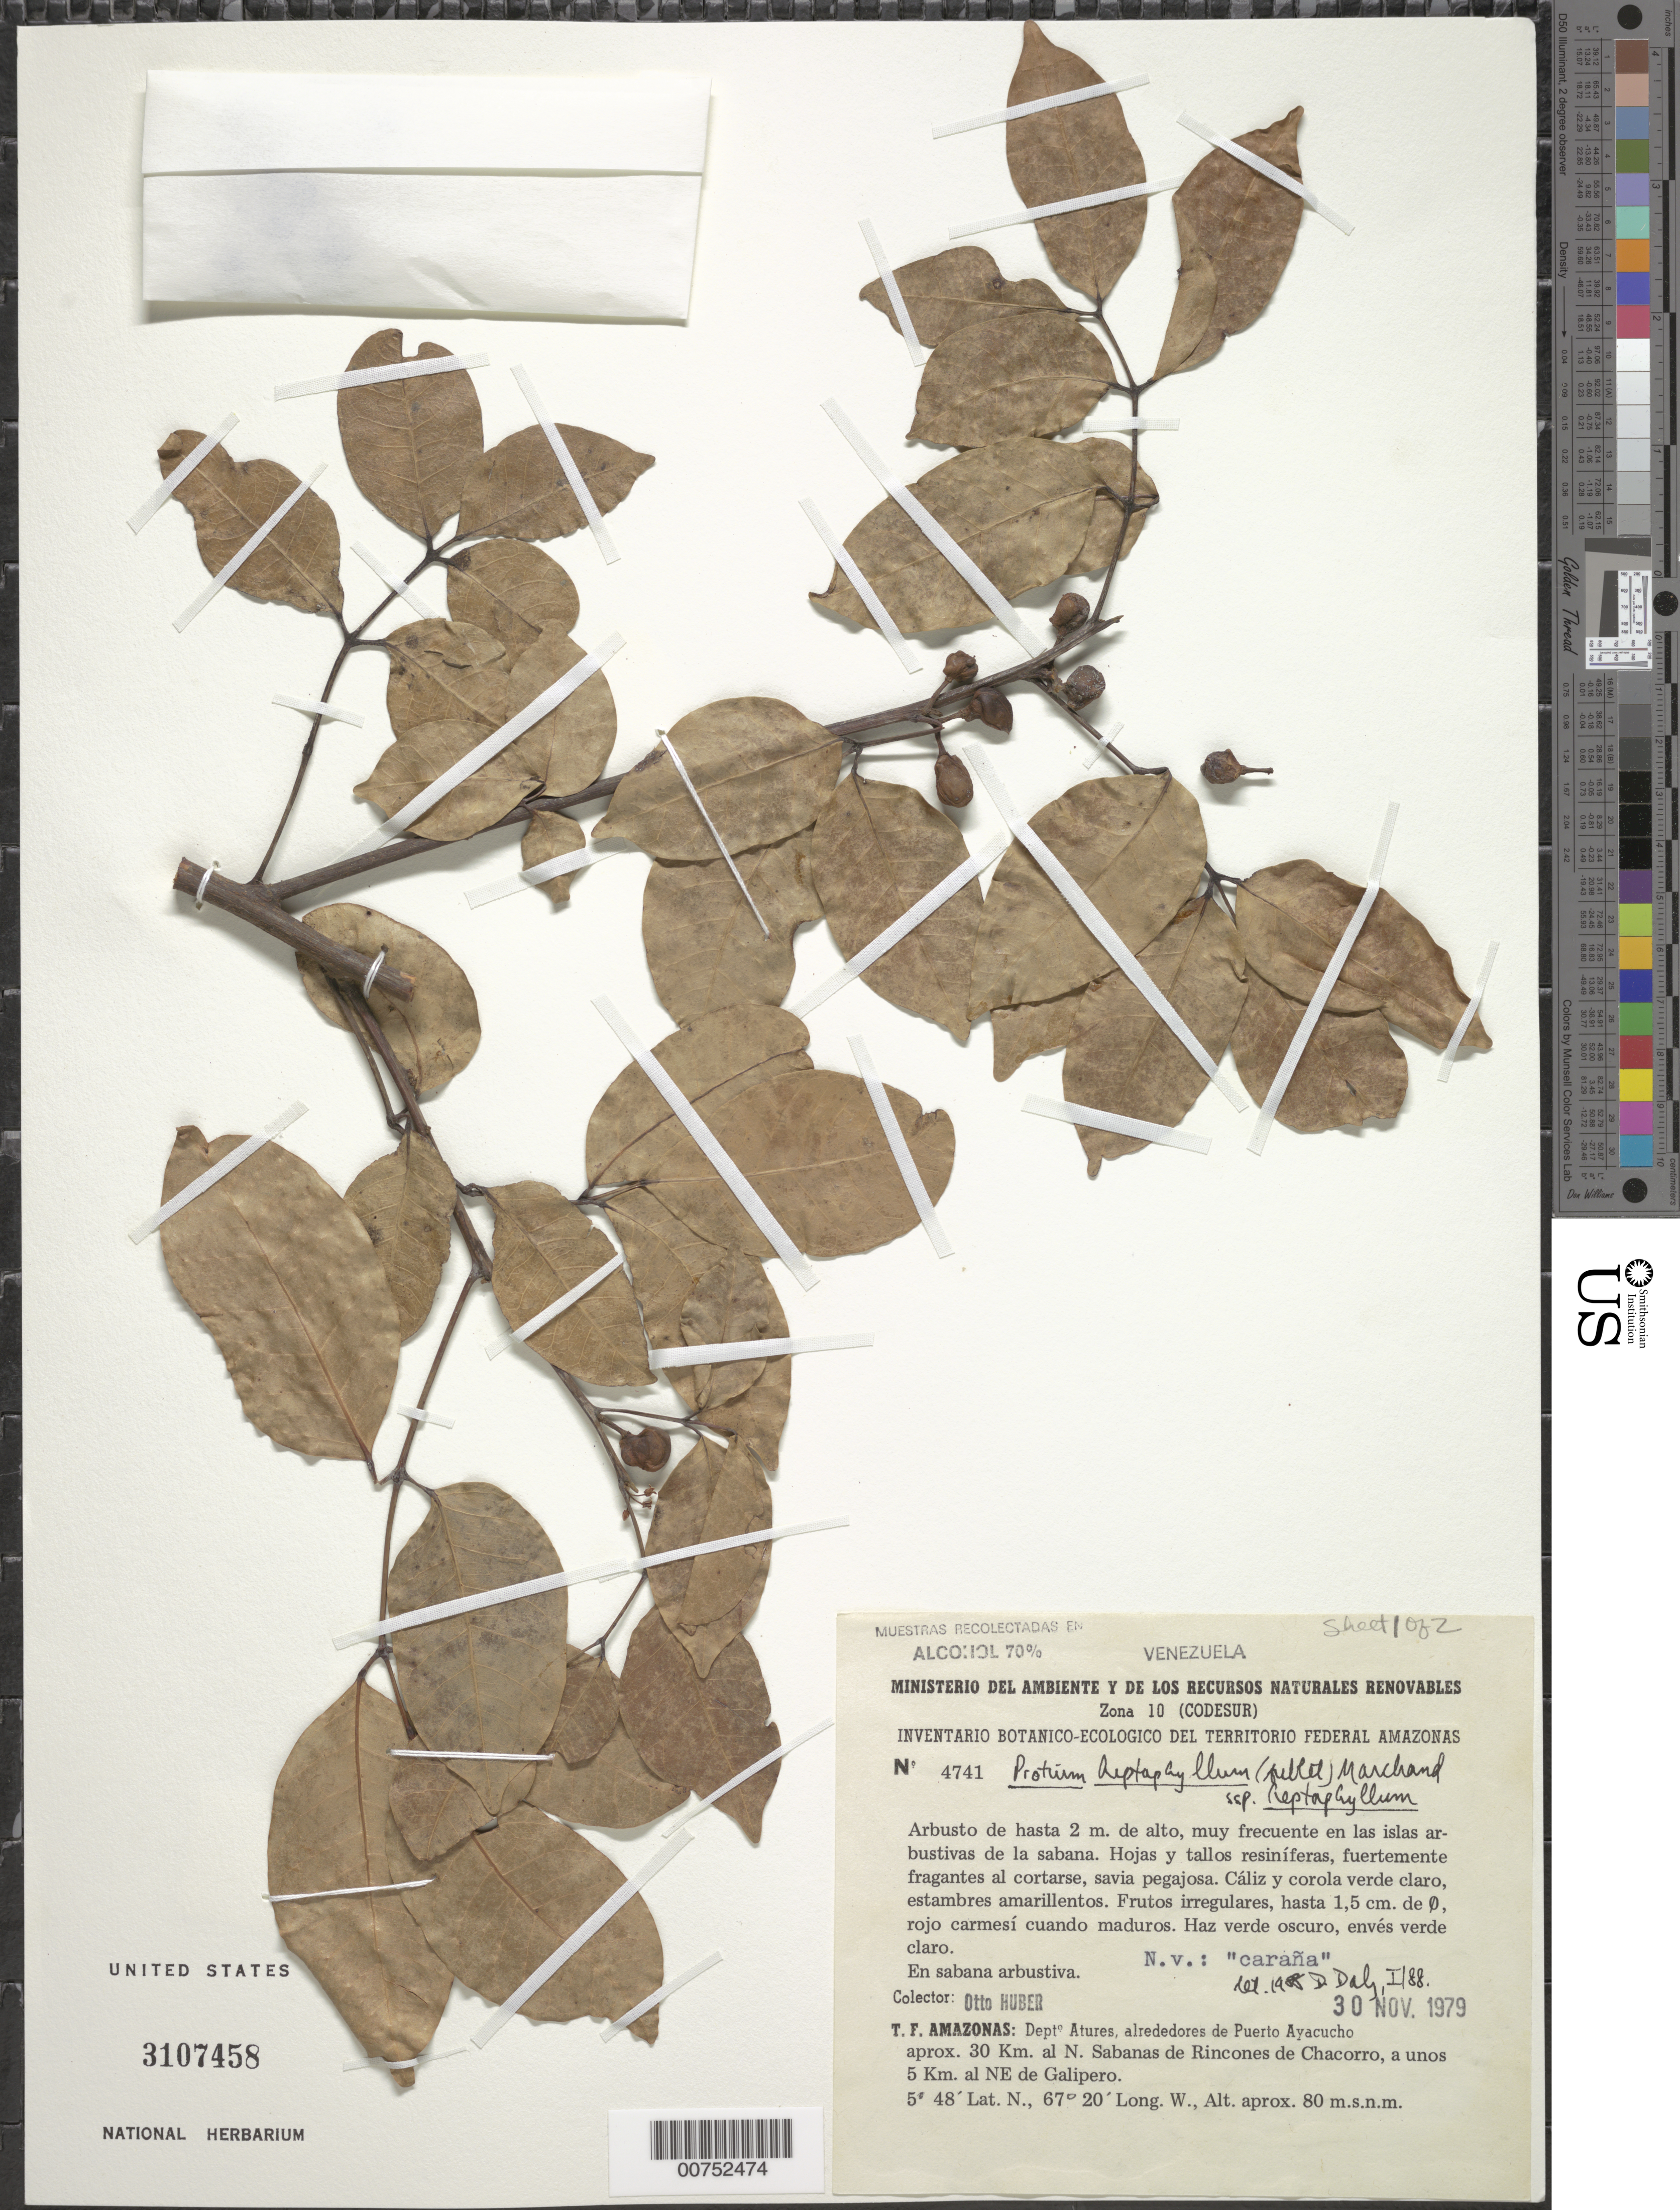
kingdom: Plantae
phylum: Tracheophyta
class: Magnoliopsida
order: Sapindales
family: Burseraceae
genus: Protium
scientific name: Protium heptaphyllum subsp. heptaphyllum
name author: (Aubl.) Marchand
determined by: Daly, D. C.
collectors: O. Huber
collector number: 4741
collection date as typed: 30-Nov-79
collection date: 1979-11-30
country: Venezuela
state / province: Amazonas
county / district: Atures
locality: Puerto Ayacucho, aprox. 30 km N; Sabanas de Rincones de Chacorro, a unos 5 km al NE de Galipero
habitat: Sabana arbustiva; en las islas arbustivas de la sabana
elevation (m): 80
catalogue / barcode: US 3107458